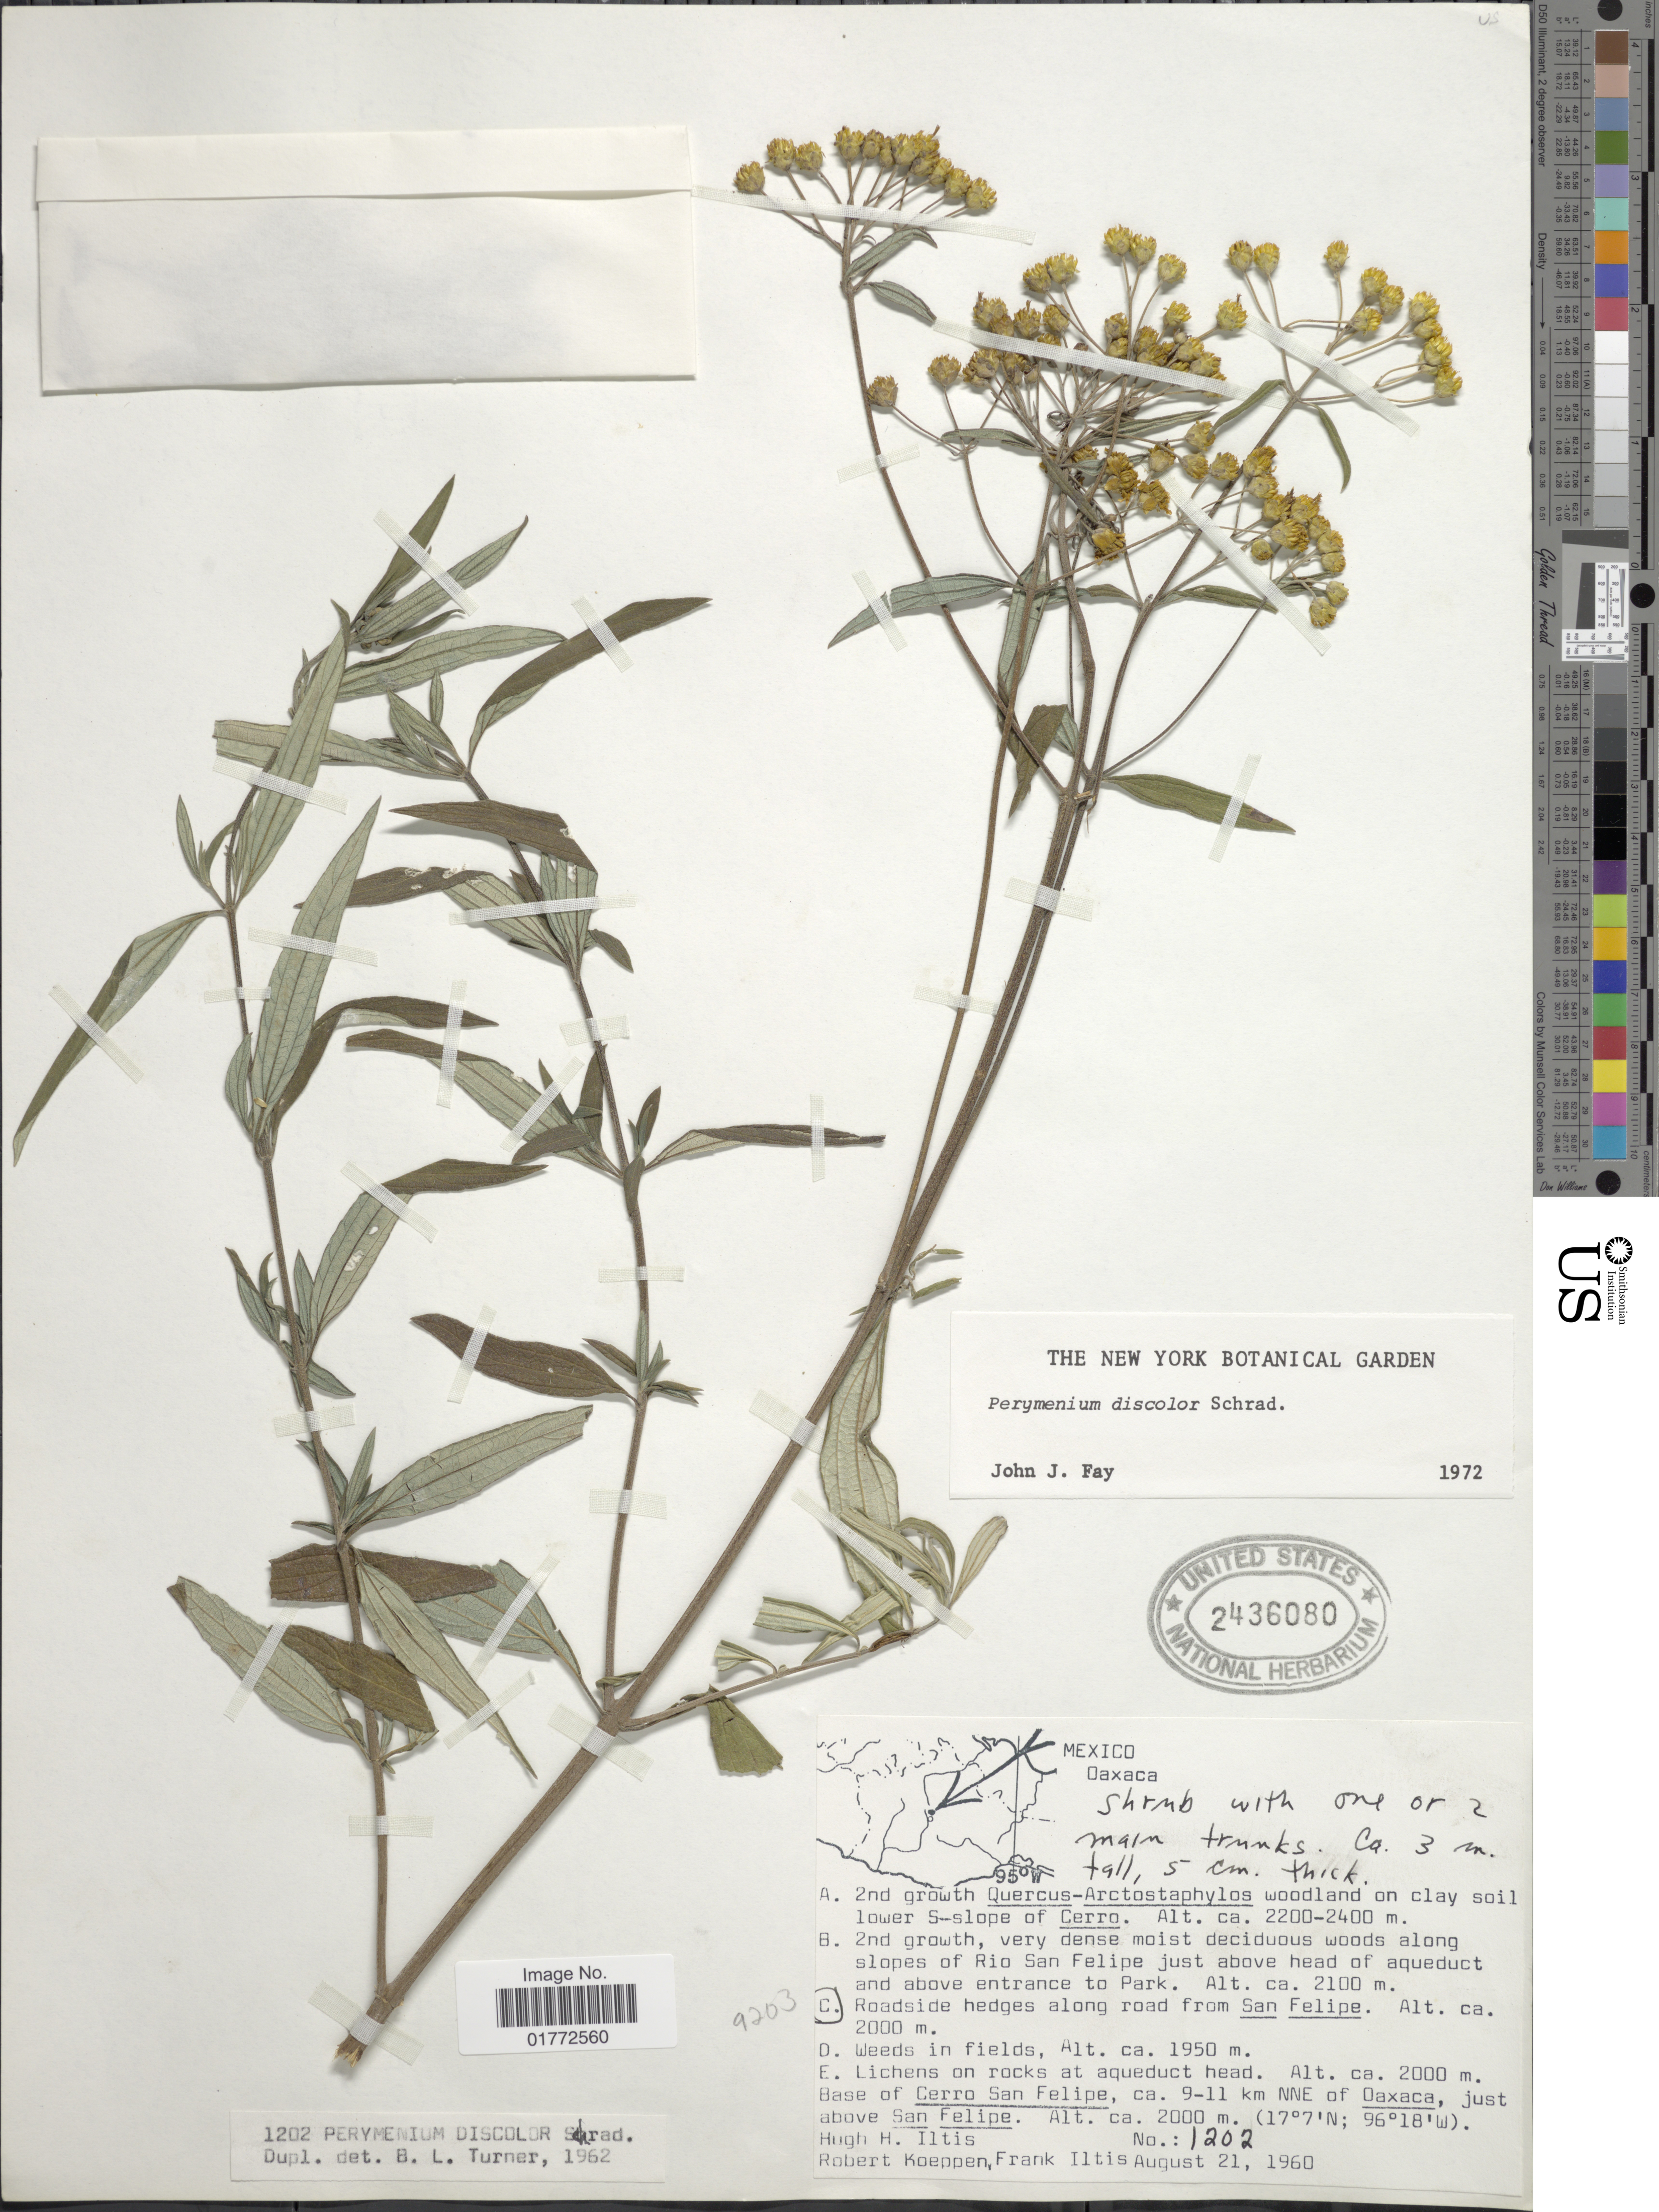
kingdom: Plantae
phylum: Tracheophyta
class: Magnoliopsida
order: Asterales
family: Asteraceae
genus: Perymenium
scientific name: Perymenium discolor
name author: Schrad.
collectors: R. C. Koeppen & F. S. Iltis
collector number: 1202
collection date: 1960-08-21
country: Mexico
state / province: Oaxaca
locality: Roadsides hedges along road from San Felipe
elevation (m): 2000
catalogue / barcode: US 2436080